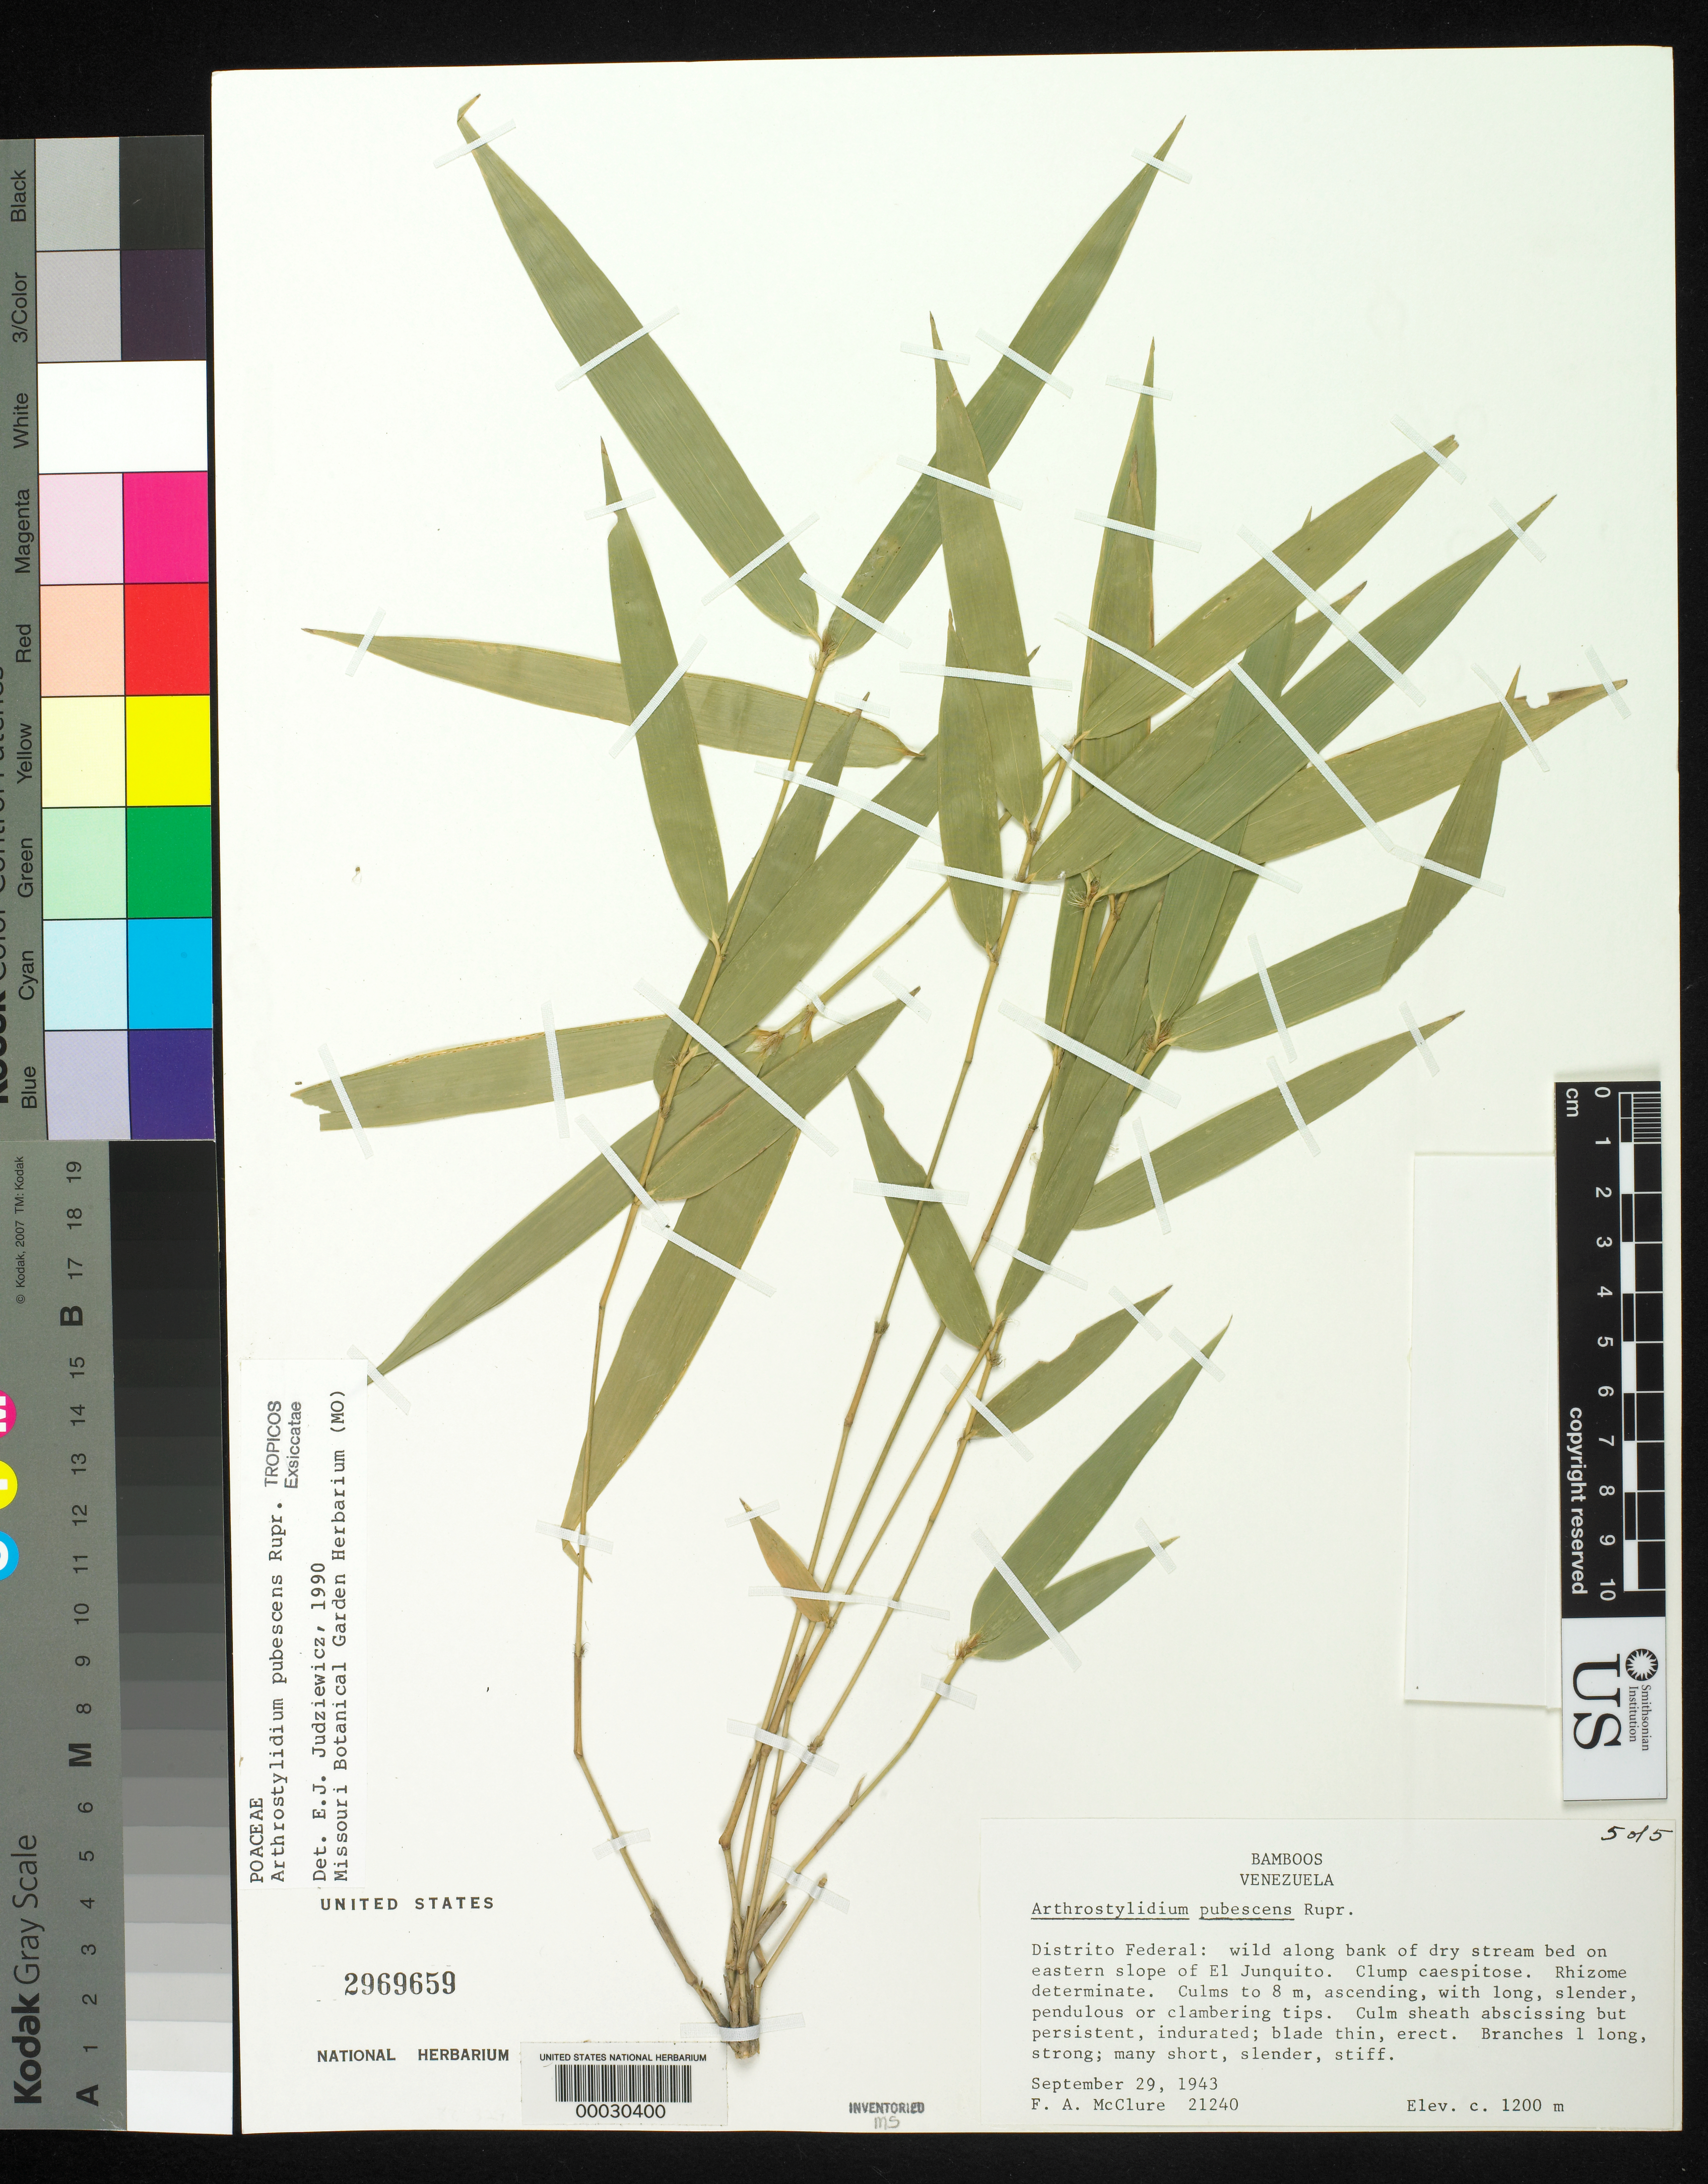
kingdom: Plantae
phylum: Tracheophyta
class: Liliopsida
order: Poales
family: Poaceae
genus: Arthrostylidium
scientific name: Arthrostylidium pubescens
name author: Rupr.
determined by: Judziewicz, E. J.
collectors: F. A. McClure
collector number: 21240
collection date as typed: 29 Sep 1943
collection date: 1943-09-29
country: Venezuela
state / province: Distrito Federal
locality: On eastern slope of el junquito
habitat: Along bank of dry stream bed on slope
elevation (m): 1200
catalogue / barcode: US 2969659